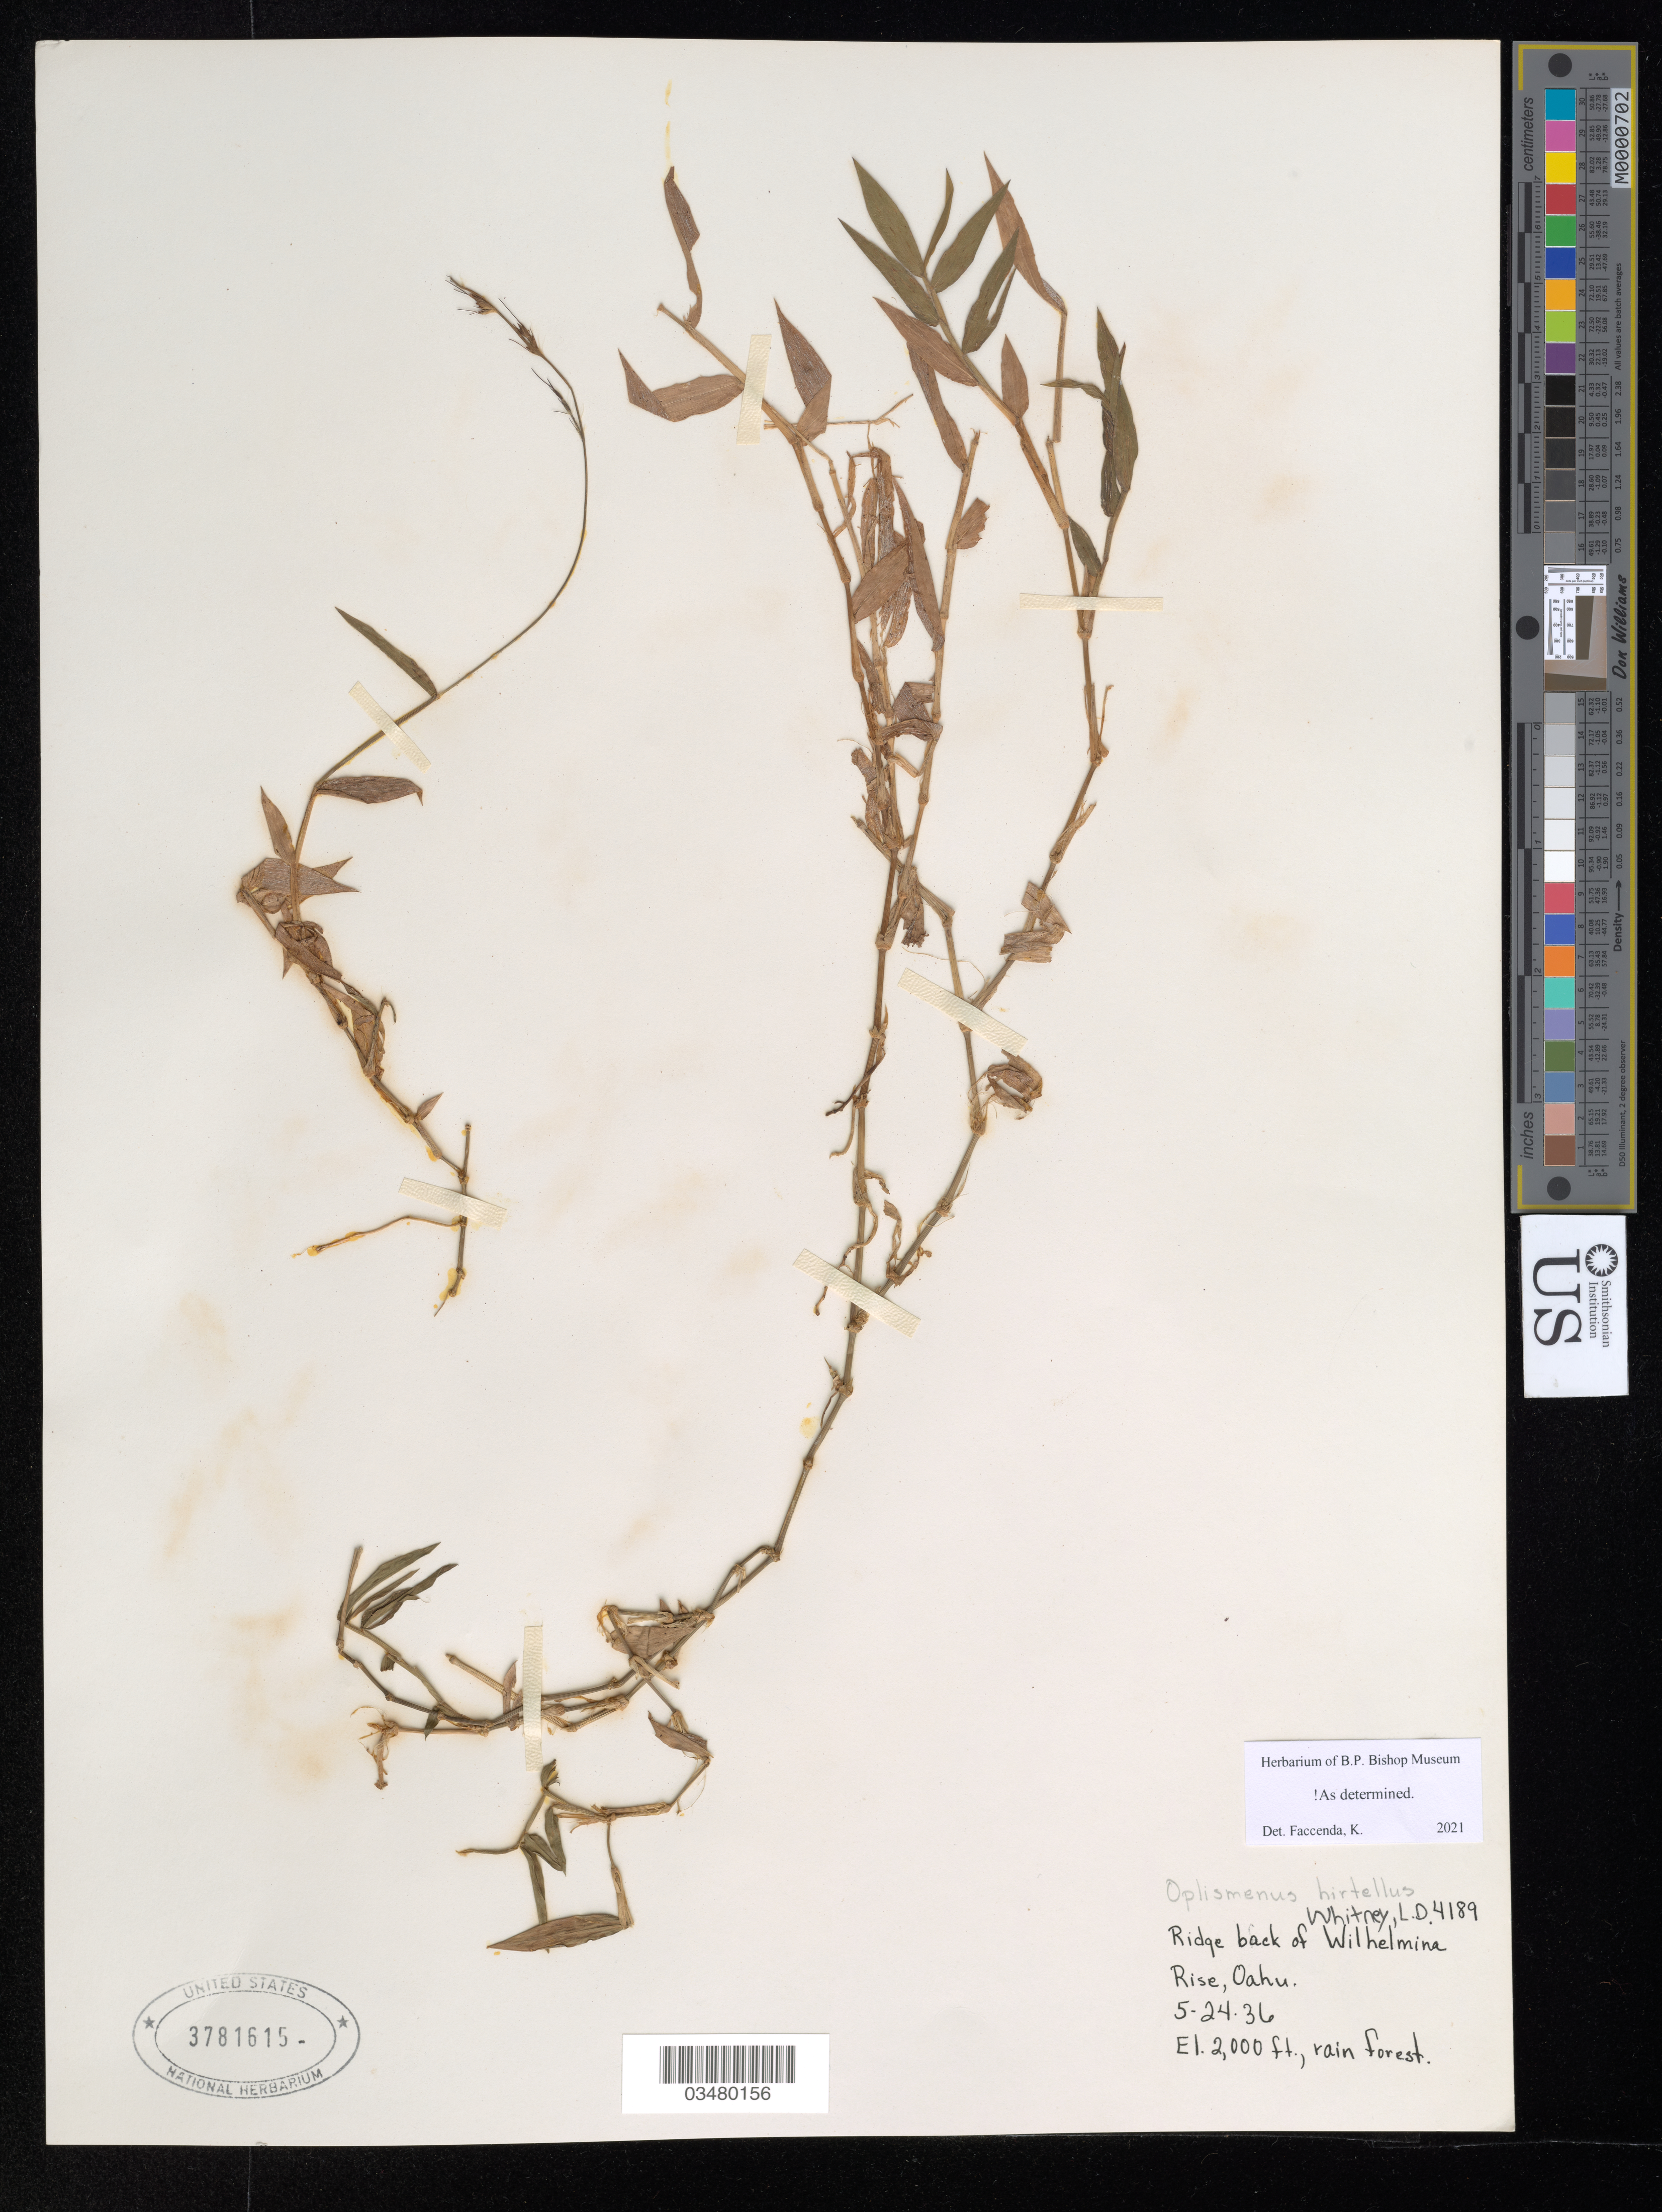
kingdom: Plantae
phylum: Tracheophyta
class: Liliopsida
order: Poales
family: Poaceae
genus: Oplismenus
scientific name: Oplismenus hirtellus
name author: (L.) P. Beauv.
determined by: Faccenda, K.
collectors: L. Whitney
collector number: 4189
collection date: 1936-05-24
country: United States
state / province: Hawaii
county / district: Honolulu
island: Oahu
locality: Ridge back of Wilhelmina Rise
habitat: Rain forest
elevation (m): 610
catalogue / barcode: US 3781615